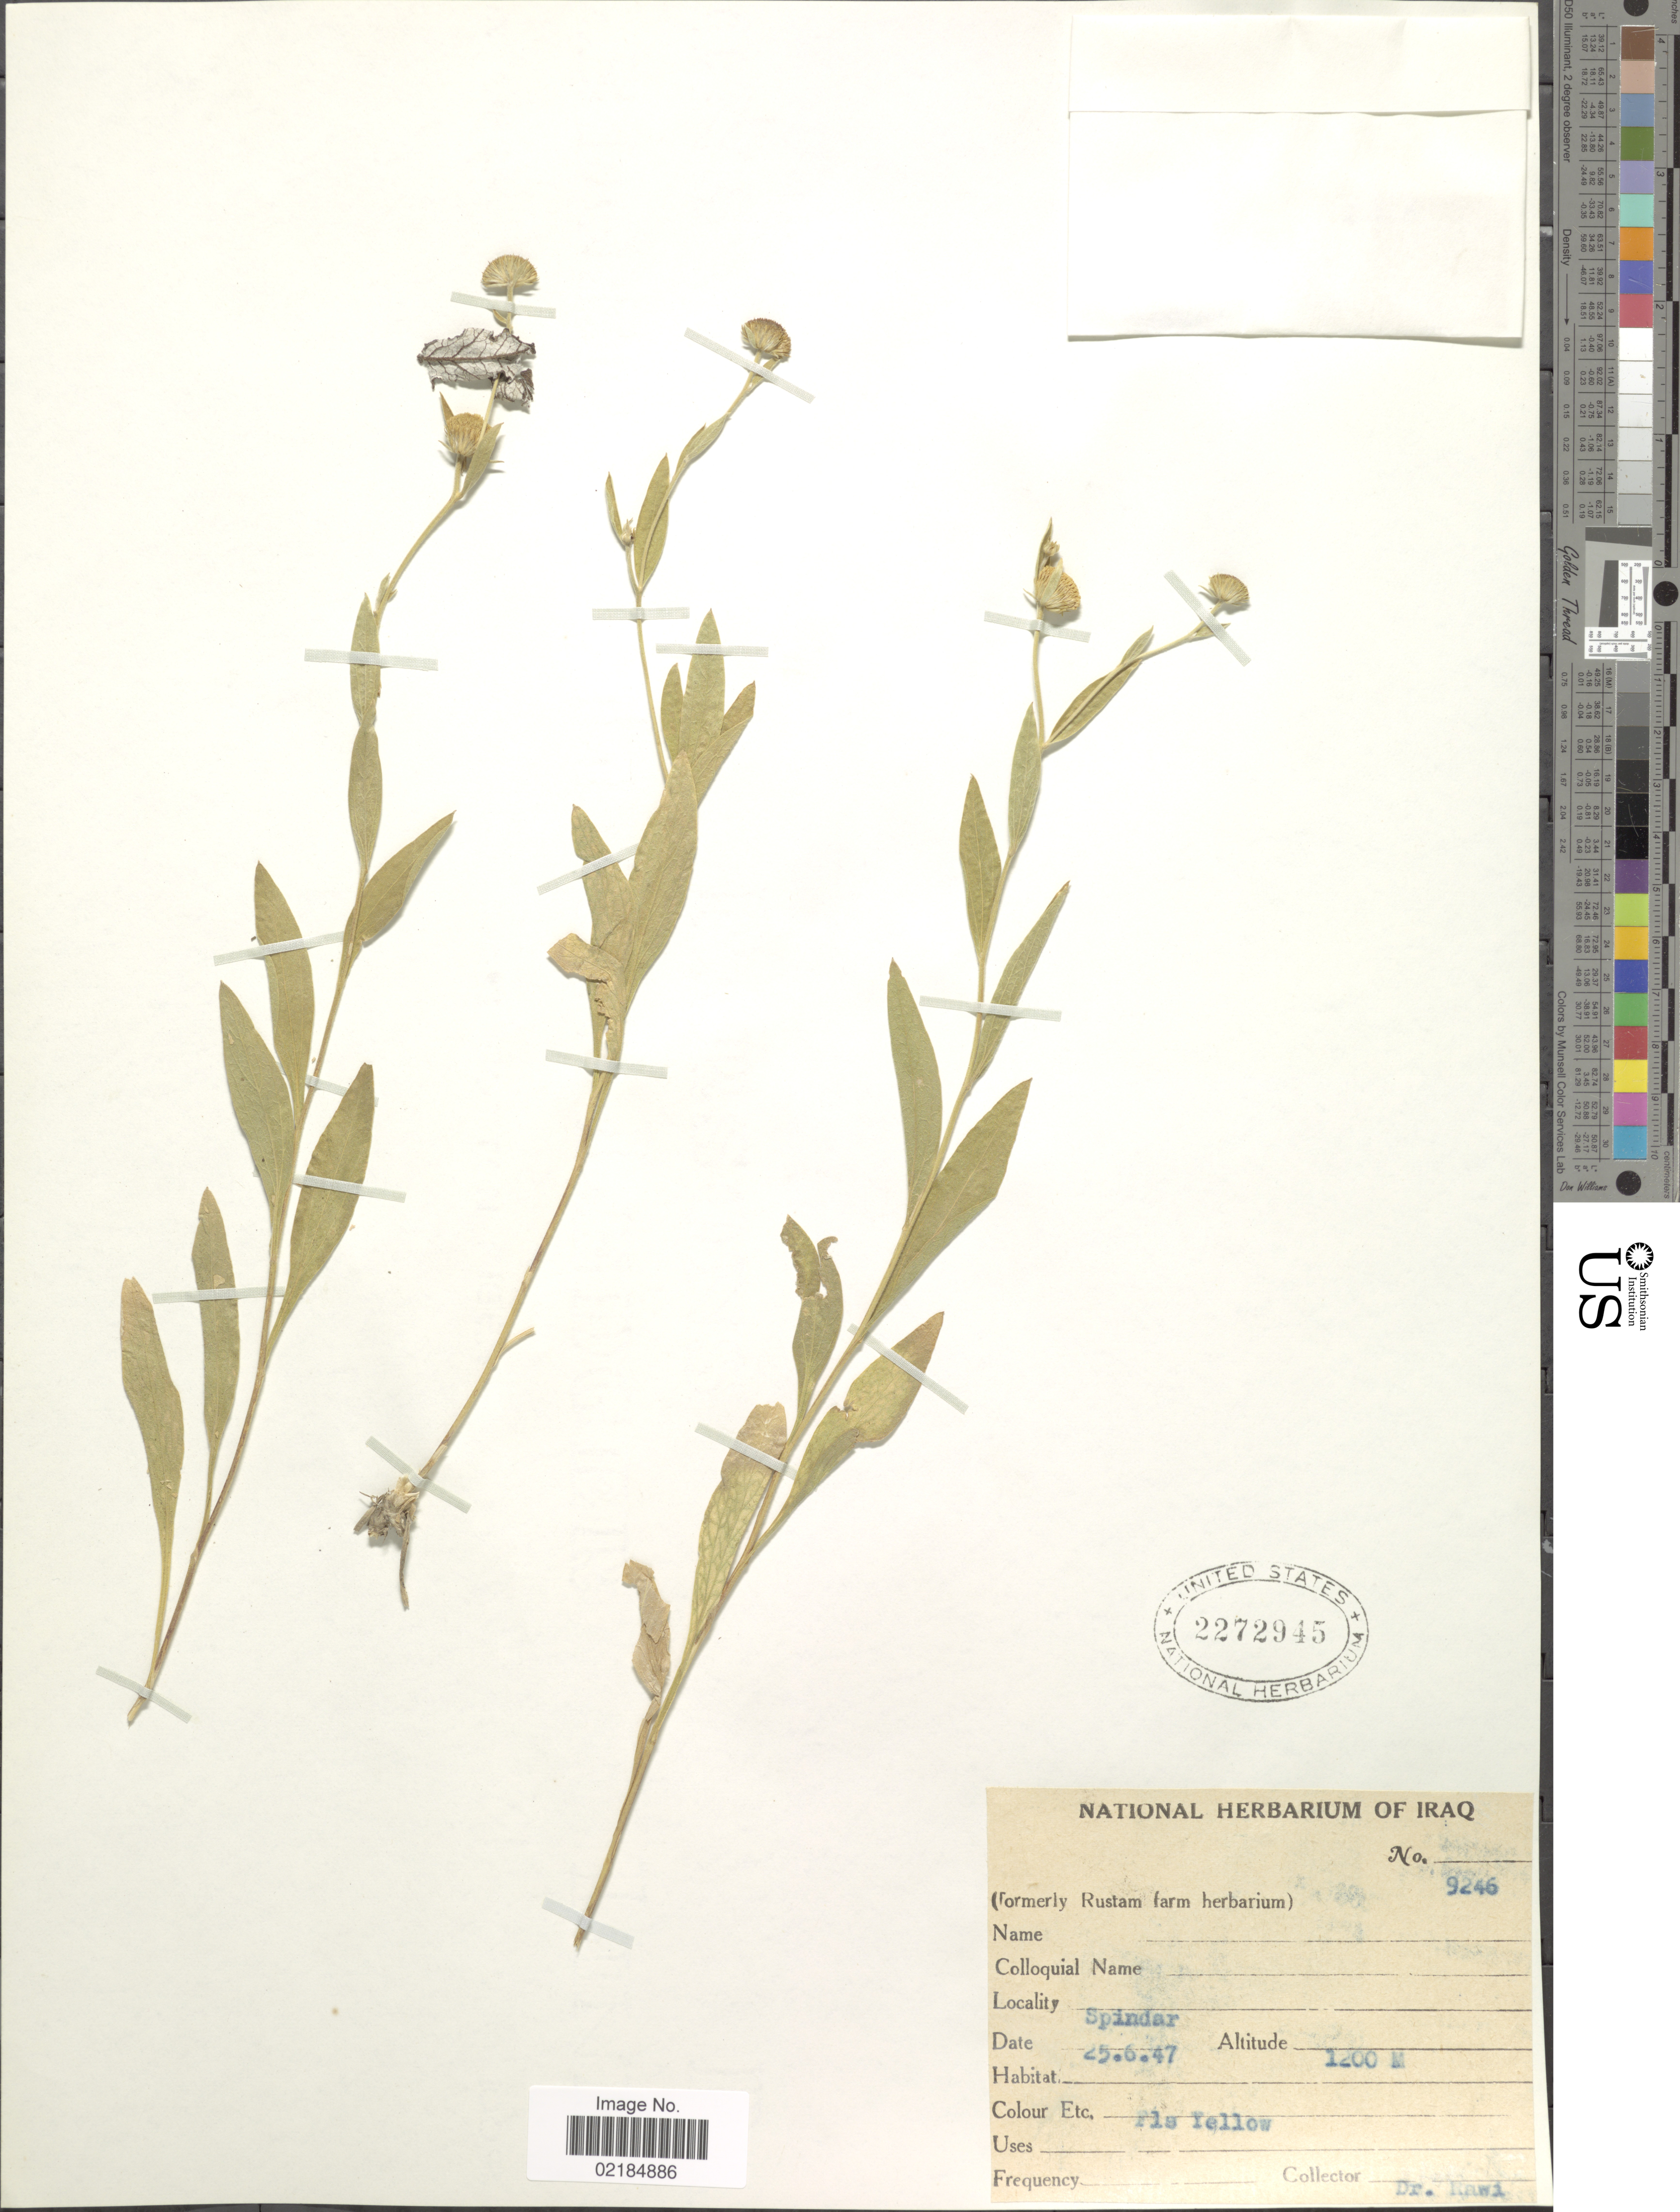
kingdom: Plantae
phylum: Tracheophyta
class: Magnoliopsida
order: Asterales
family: Asteraceae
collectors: -. Rawi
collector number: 9246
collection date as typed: Transcribed d/m/y: 25/6/47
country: Iraq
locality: Spindar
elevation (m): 1200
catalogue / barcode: US 2272945